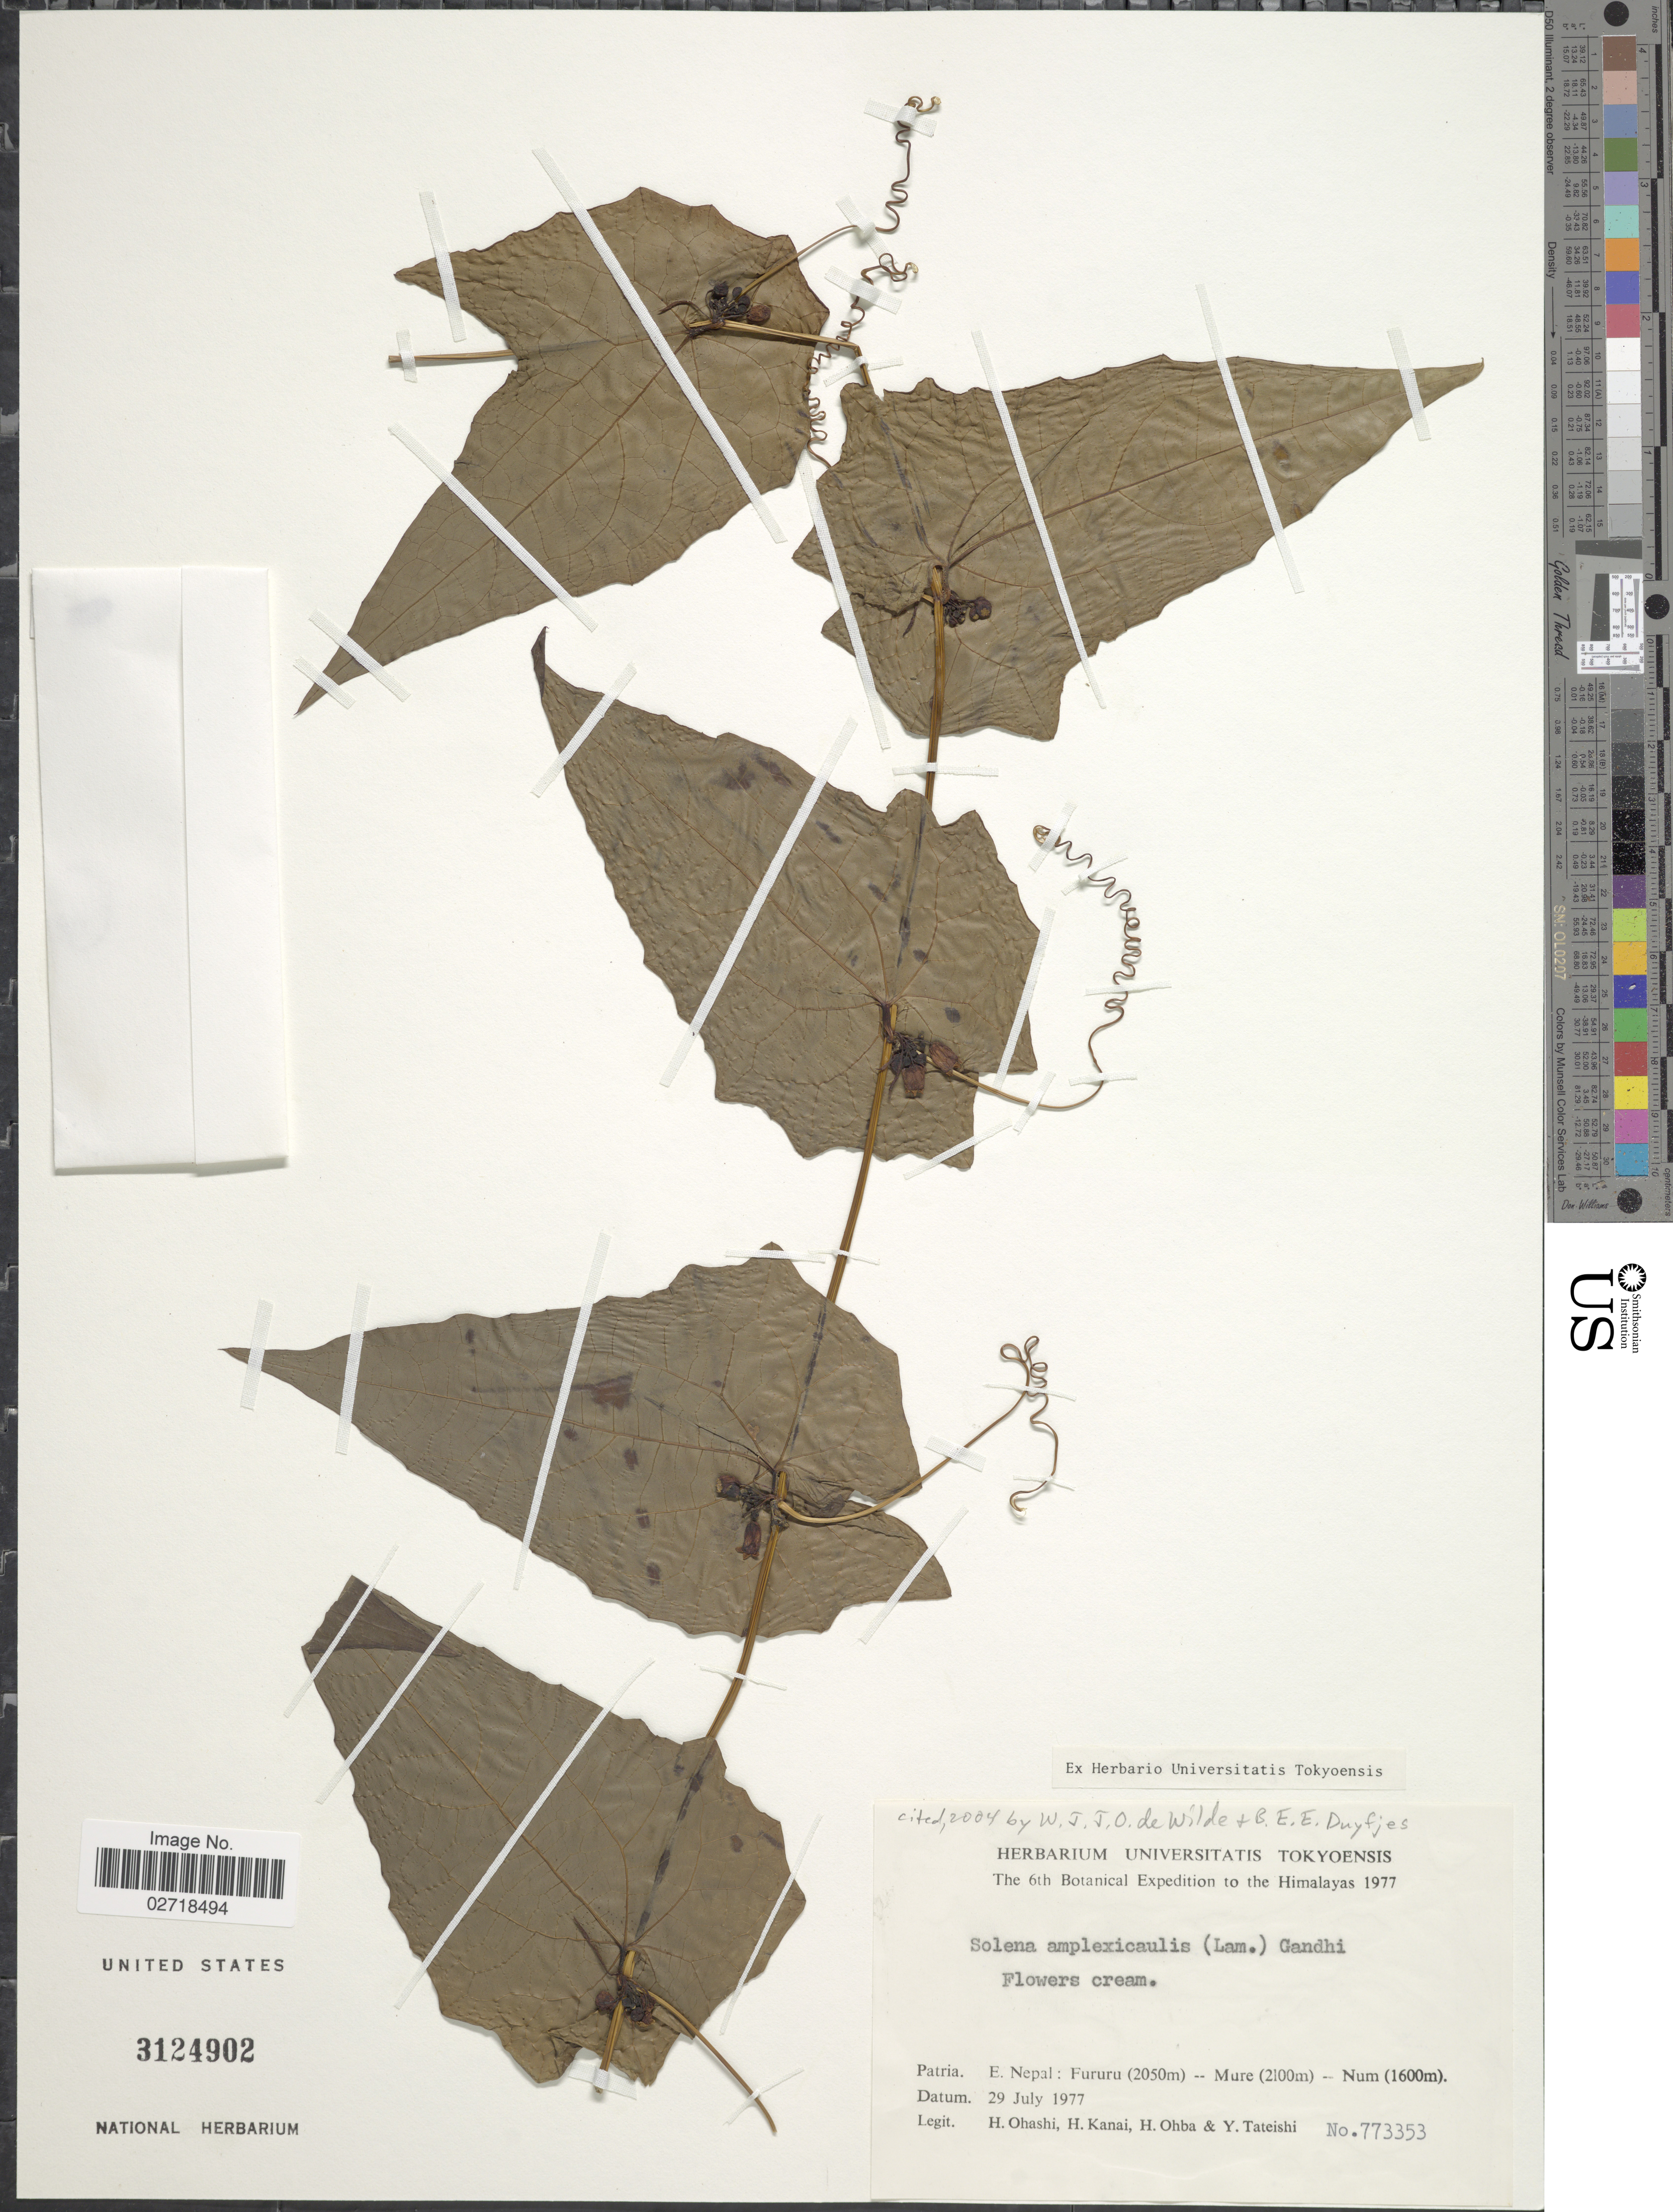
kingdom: Plantae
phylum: Tracheophyta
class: Magnoliopsida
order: Cucurbitales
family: Cucurbitaceae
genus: Solena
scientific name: Solena amplexicaulis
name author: (Lam.) Gandhi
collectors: H. Ohashi, H. Kanai, H. Ohba & Y. Tateishi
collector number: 773353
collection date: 1977-07-29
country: Nepal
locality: E. Nepal: Fururu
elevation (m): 2050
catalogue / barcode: US 3124902